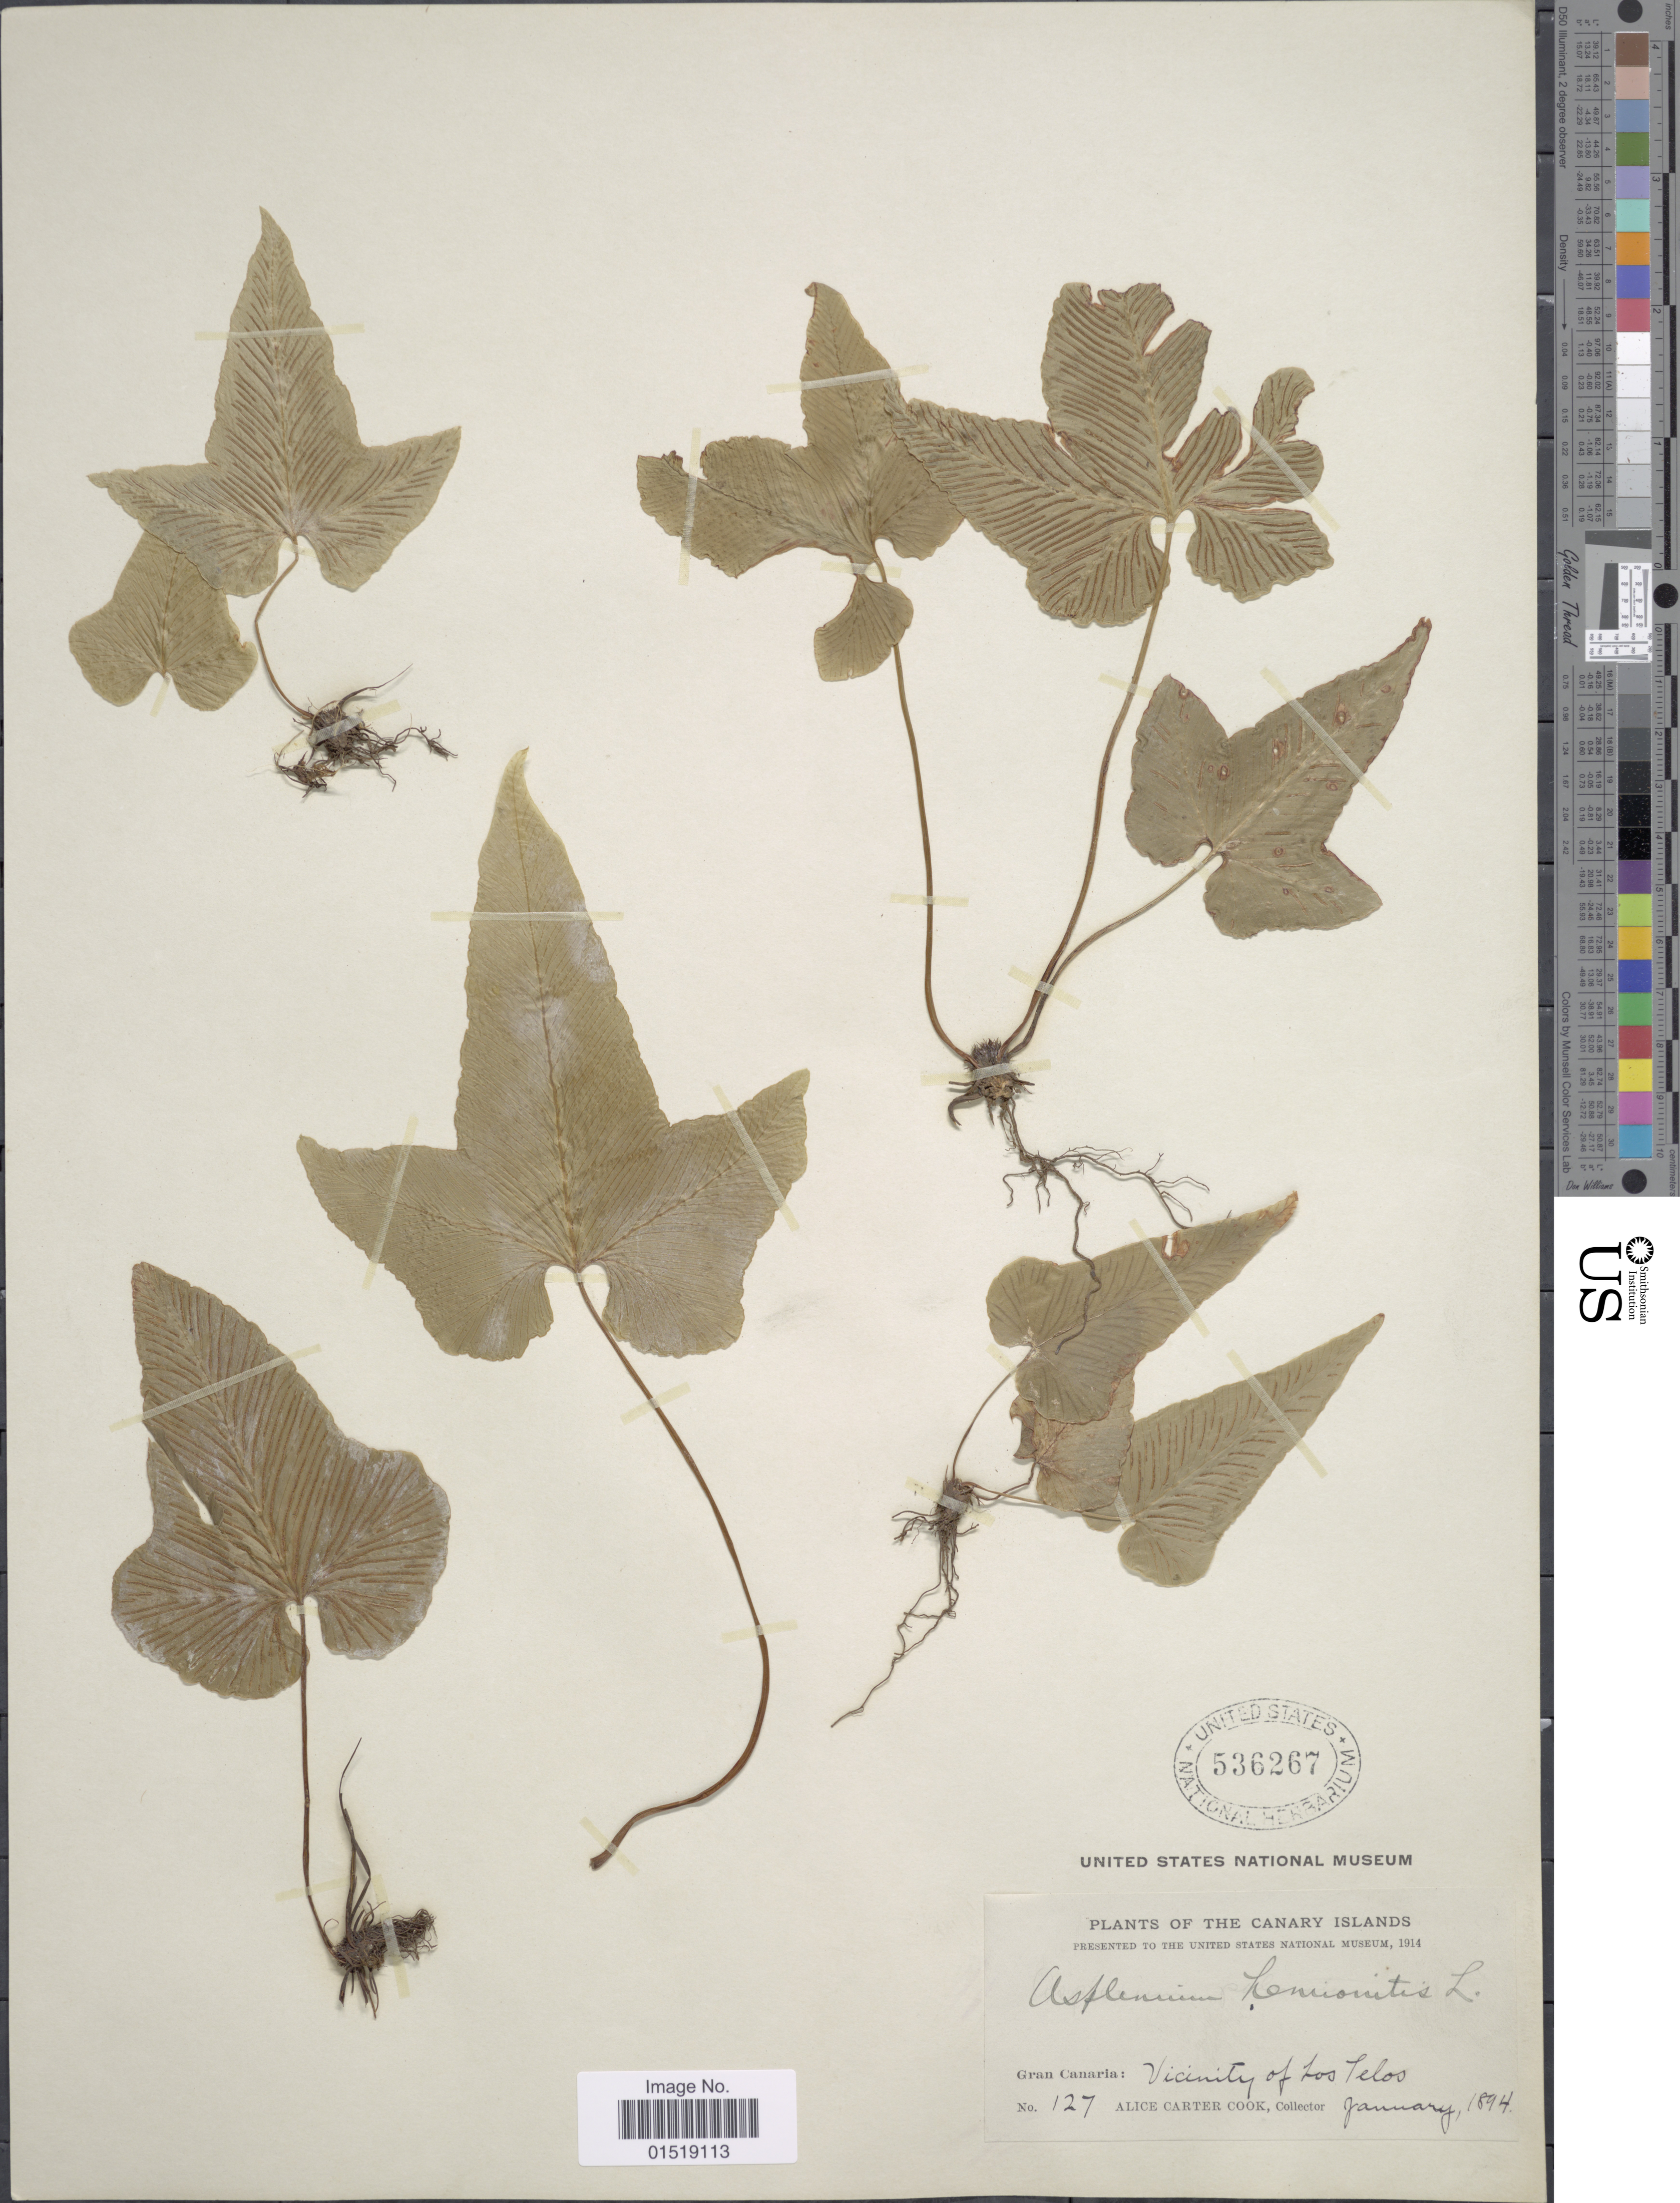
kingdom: Plantae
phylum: Tracheophyta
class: Polypodiopsida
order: Polypodiales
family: Aspleniaceae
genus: Asplenium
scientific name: Asplenium hemionitis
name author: L.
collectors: Alice C. Cook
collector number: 127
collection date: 1894-01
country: Spain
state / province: Canarias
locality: Canary Islands. Gran Canaria: Vicinity of Los Telos.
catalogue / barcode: US 536267